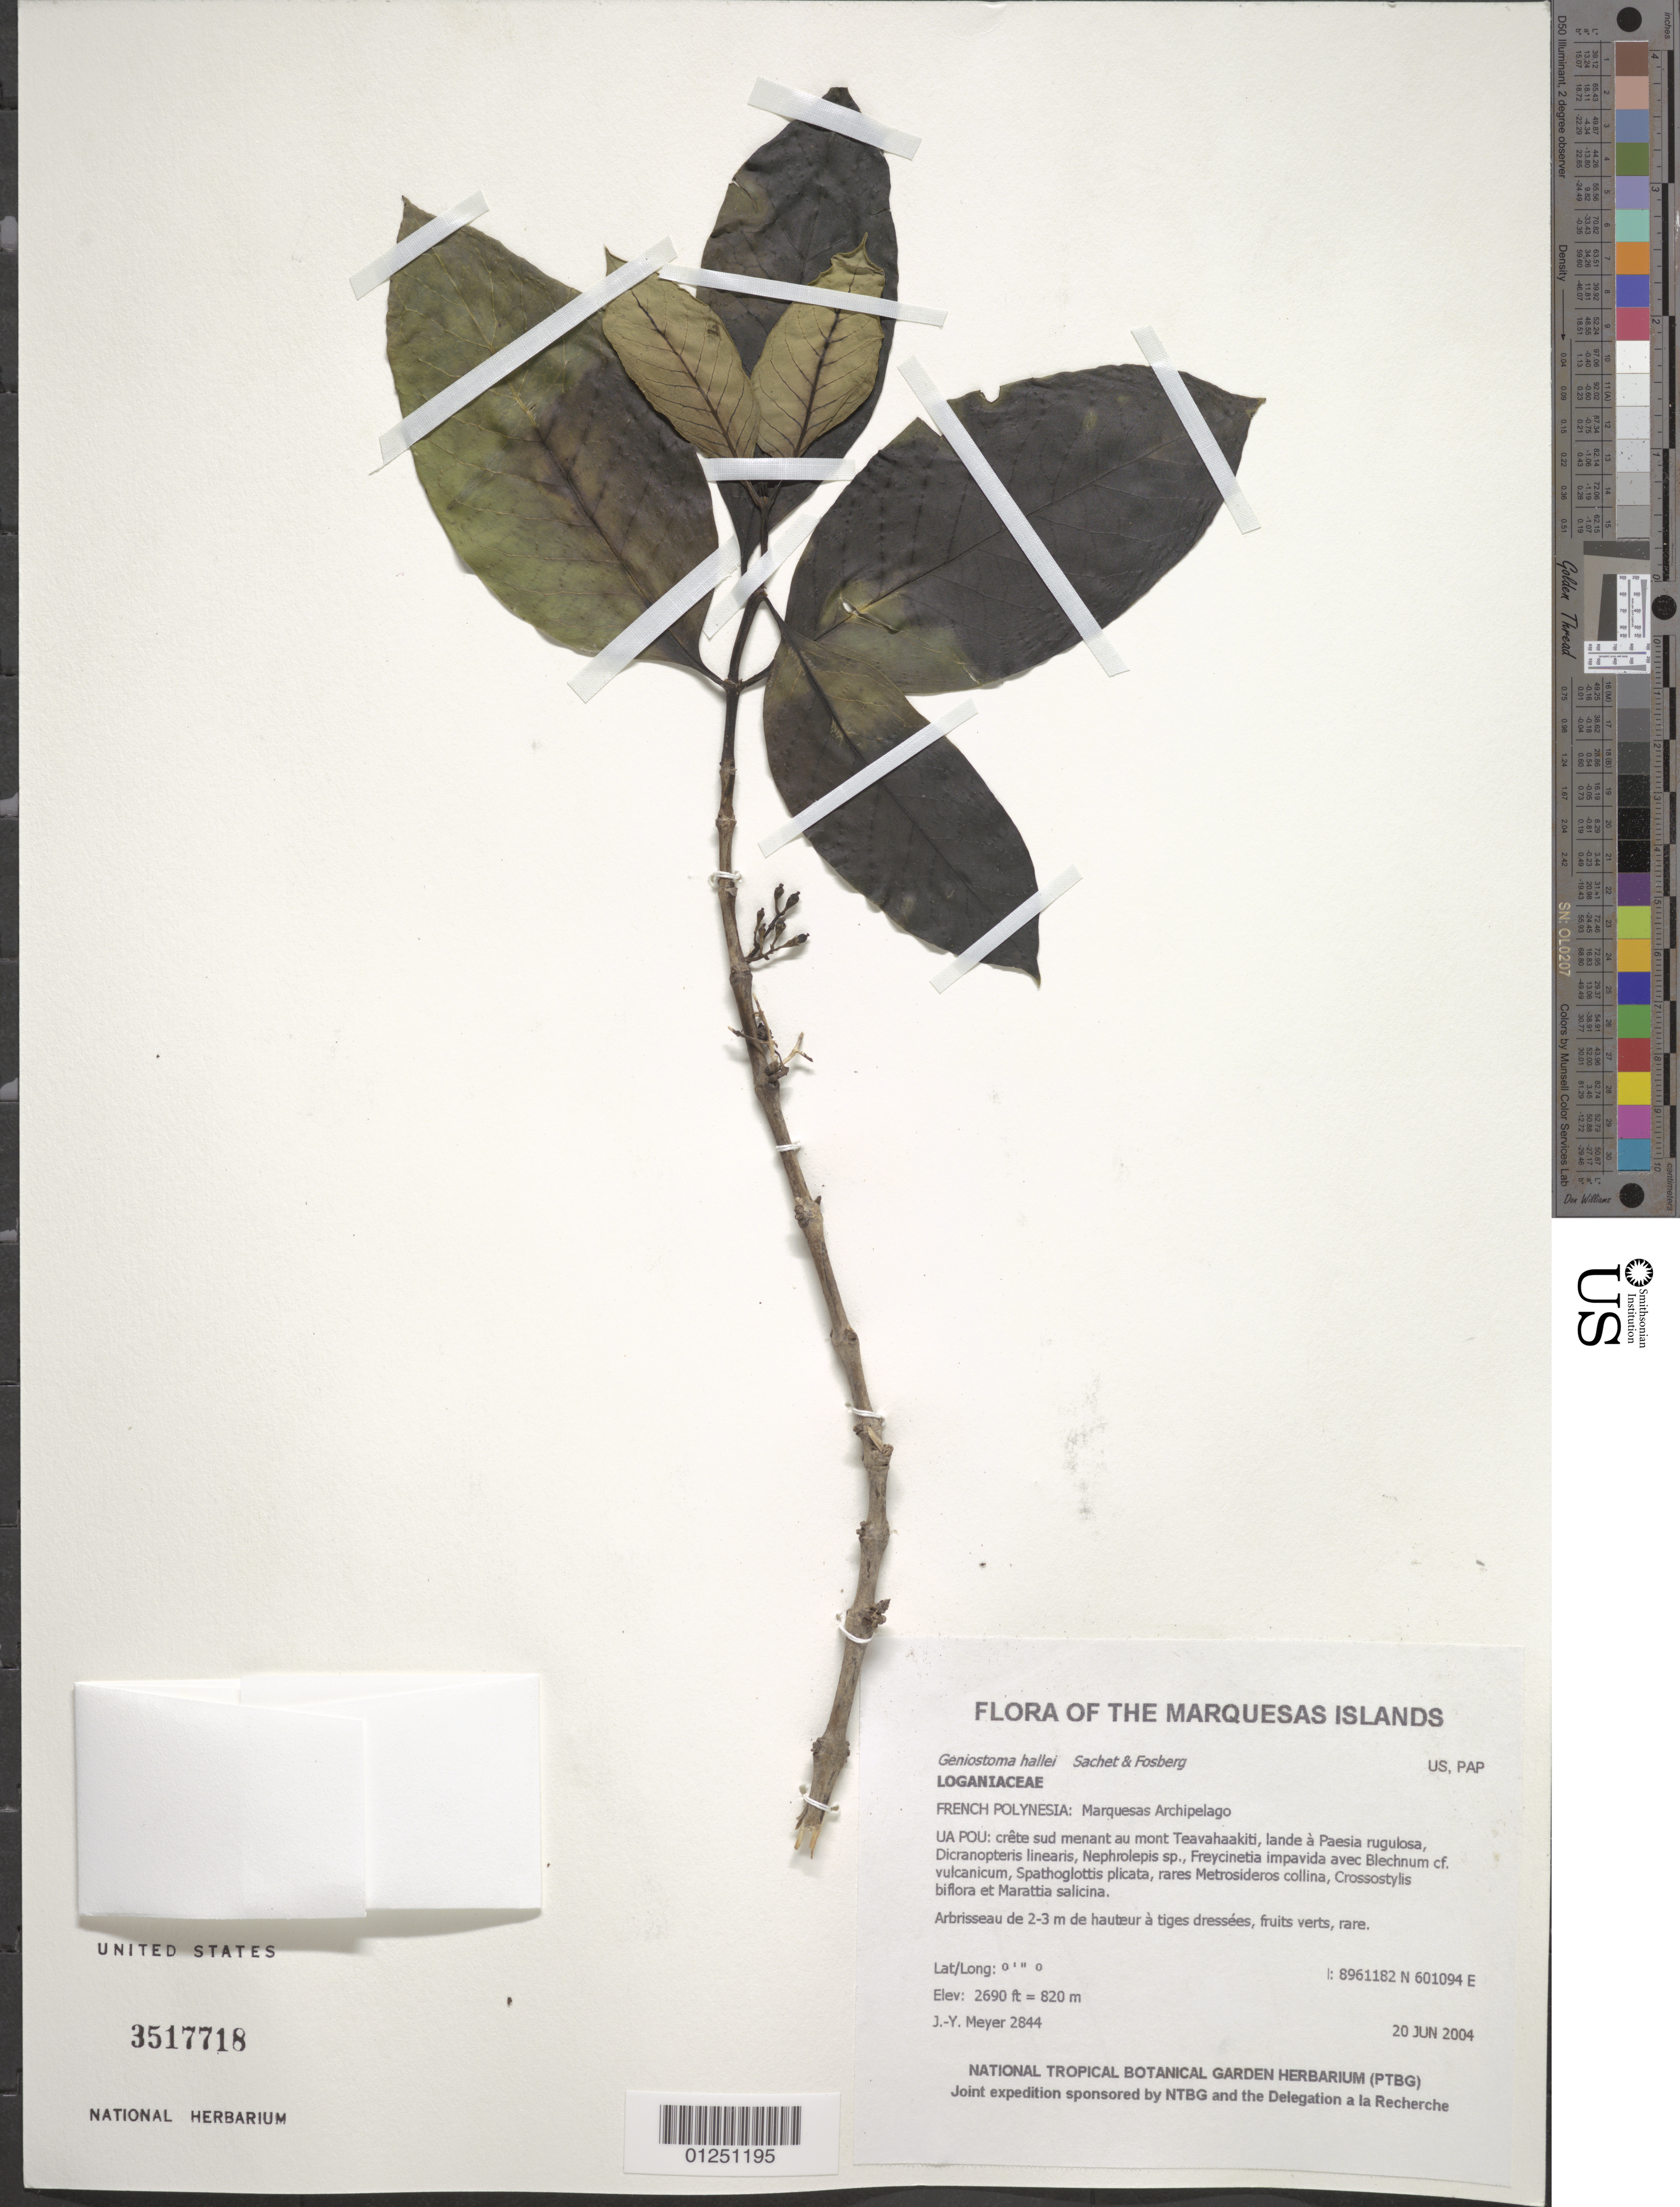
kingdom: Plantae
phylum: Tracheophyta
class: Magnoliopsida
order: Gentianales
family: Loganiaceae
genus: Geniostoma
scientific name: Geniostoma hallei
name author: Fosberg & Sachet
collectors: J.-Y. Meyer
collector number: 2844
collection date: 2004-06-20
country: French Polynesia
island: Ua Pou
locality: crete sud menant au mont Teavahaakiti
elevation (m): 820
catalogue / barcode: US 3517718